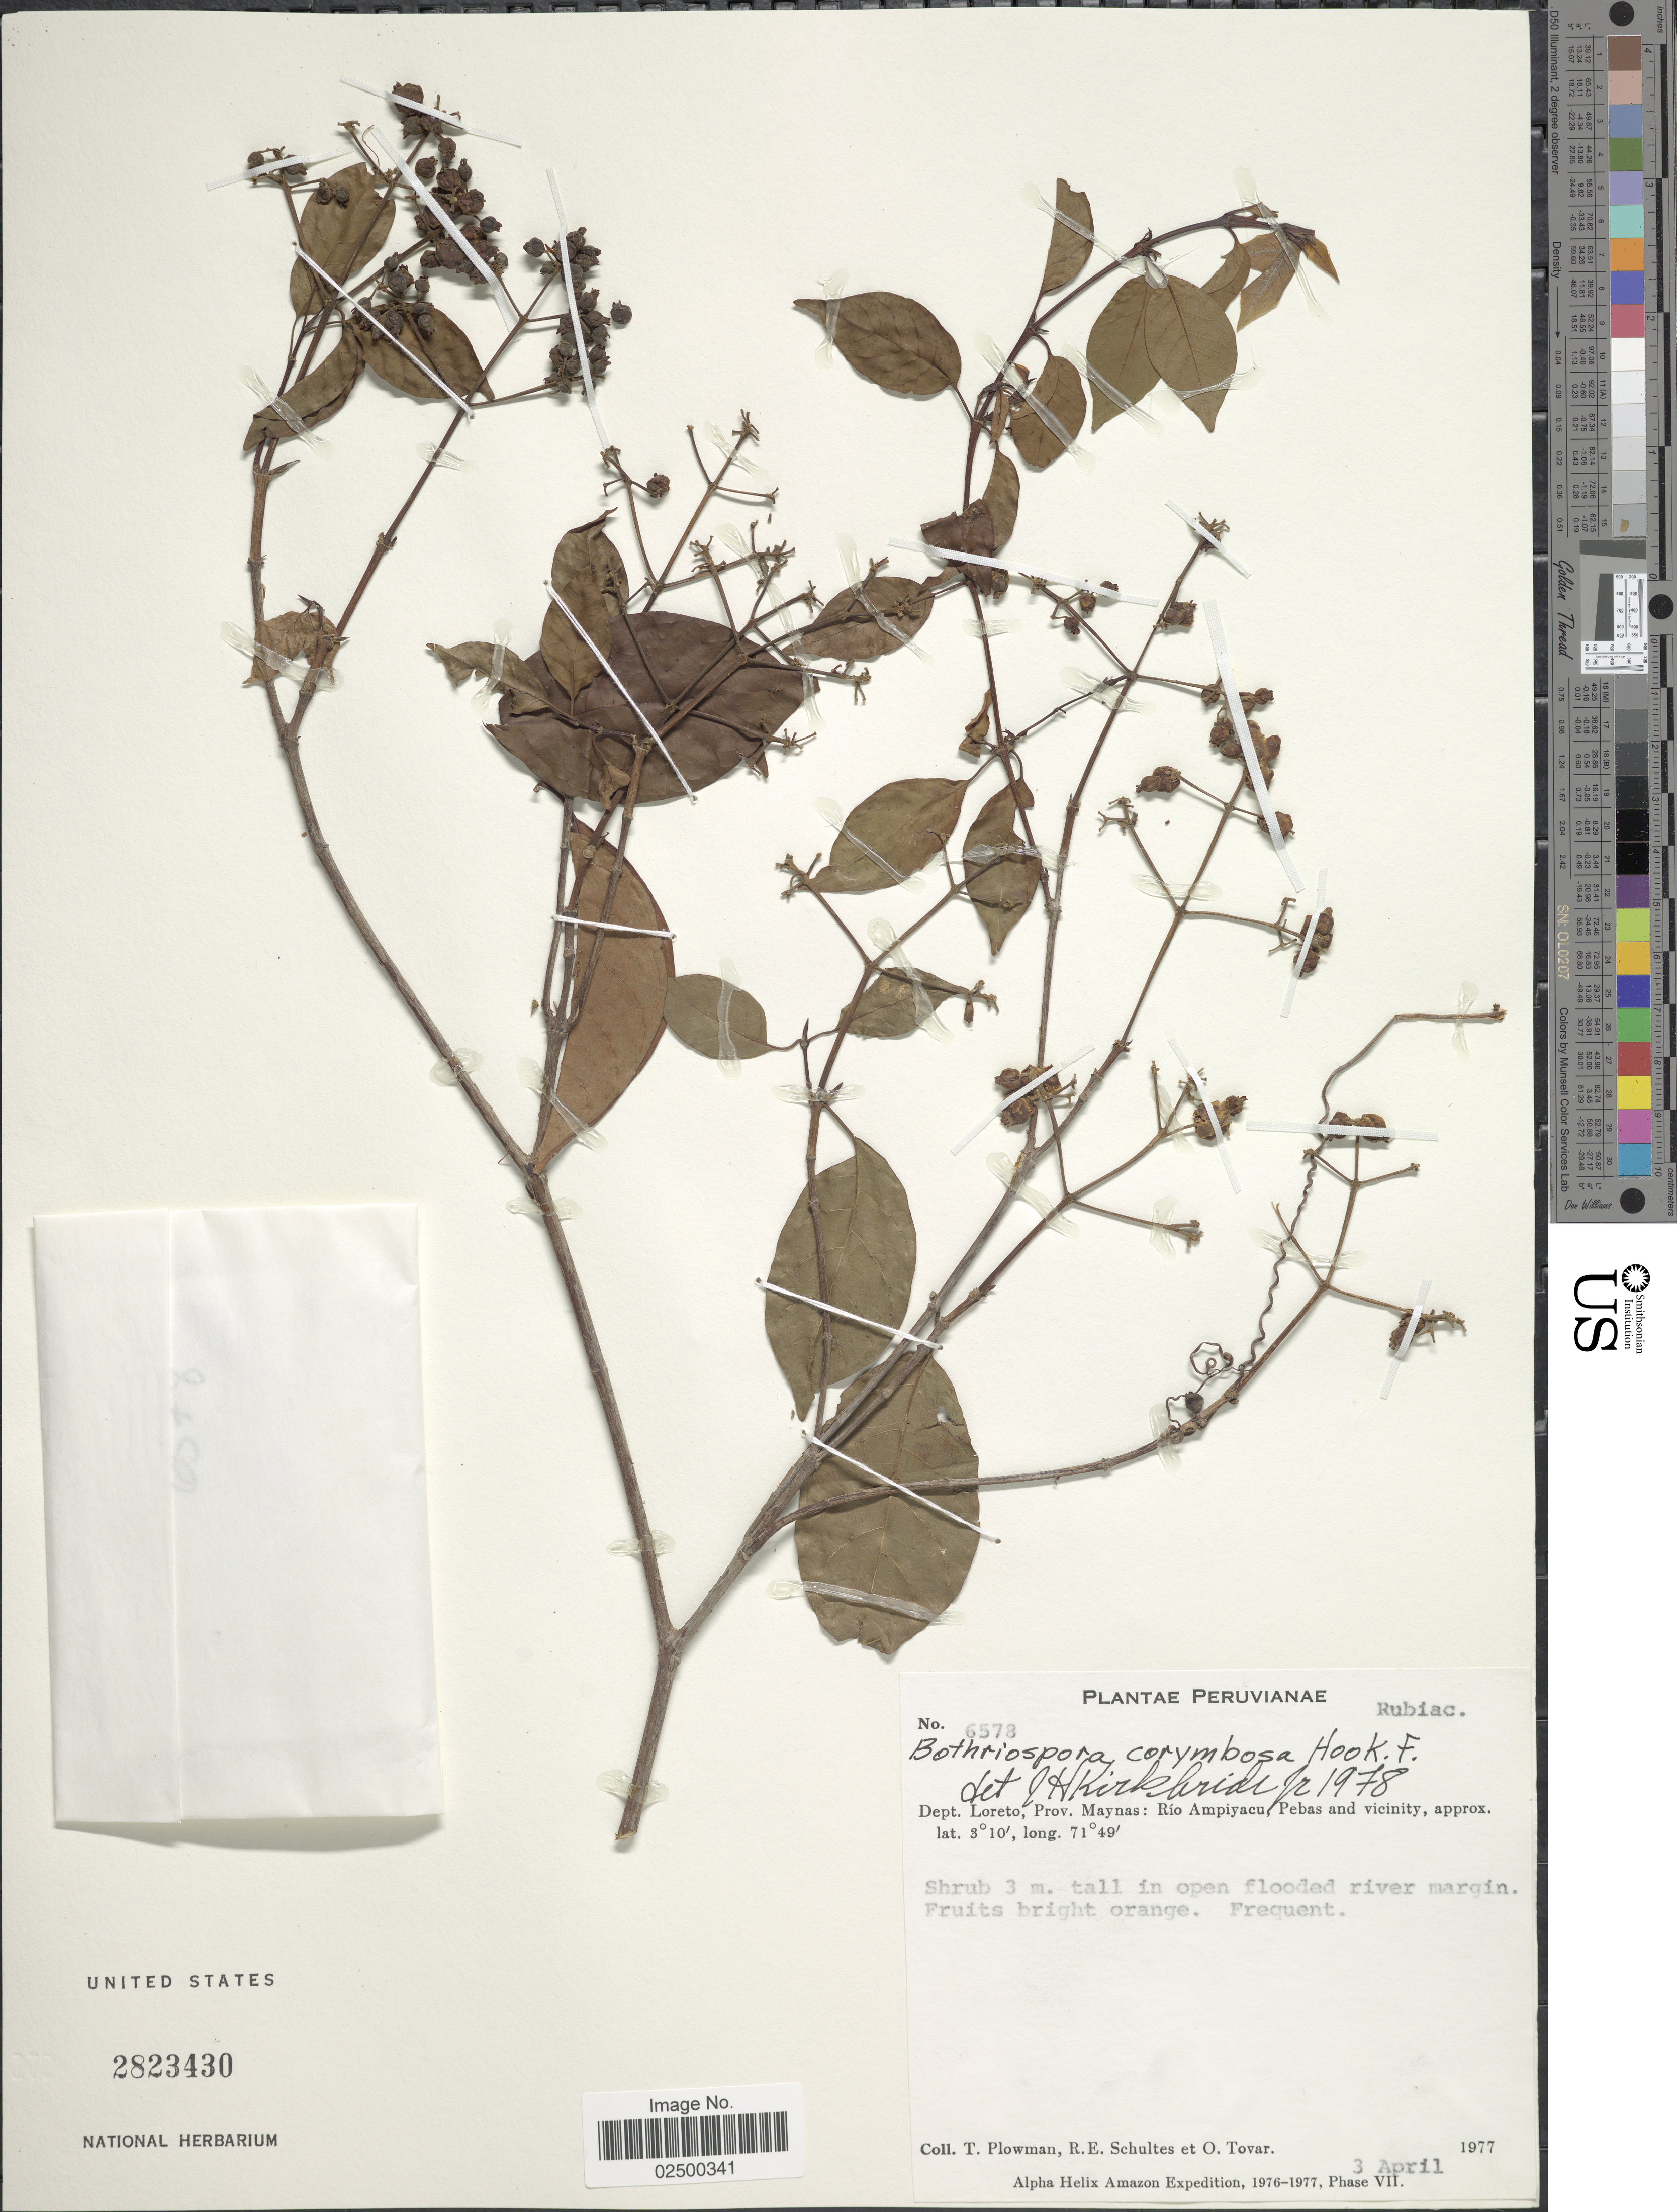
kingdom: Plantae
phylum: Tracheophyta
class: Magnoliopsida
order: Gentianales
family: Rubiaceae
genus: Bothriospora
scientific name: Bothriospora corymbosa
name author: (Benth.) Hook. f.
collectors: T. Plowman, R. E. Schultes & Ó. Tovar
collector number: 6578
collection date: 1977-04-03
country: Peru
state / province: Loreto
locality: Prov. Maynas: Rio Ampiyacu, Pebas and vicinity, in open flooded river margin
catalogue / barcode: US 2823430